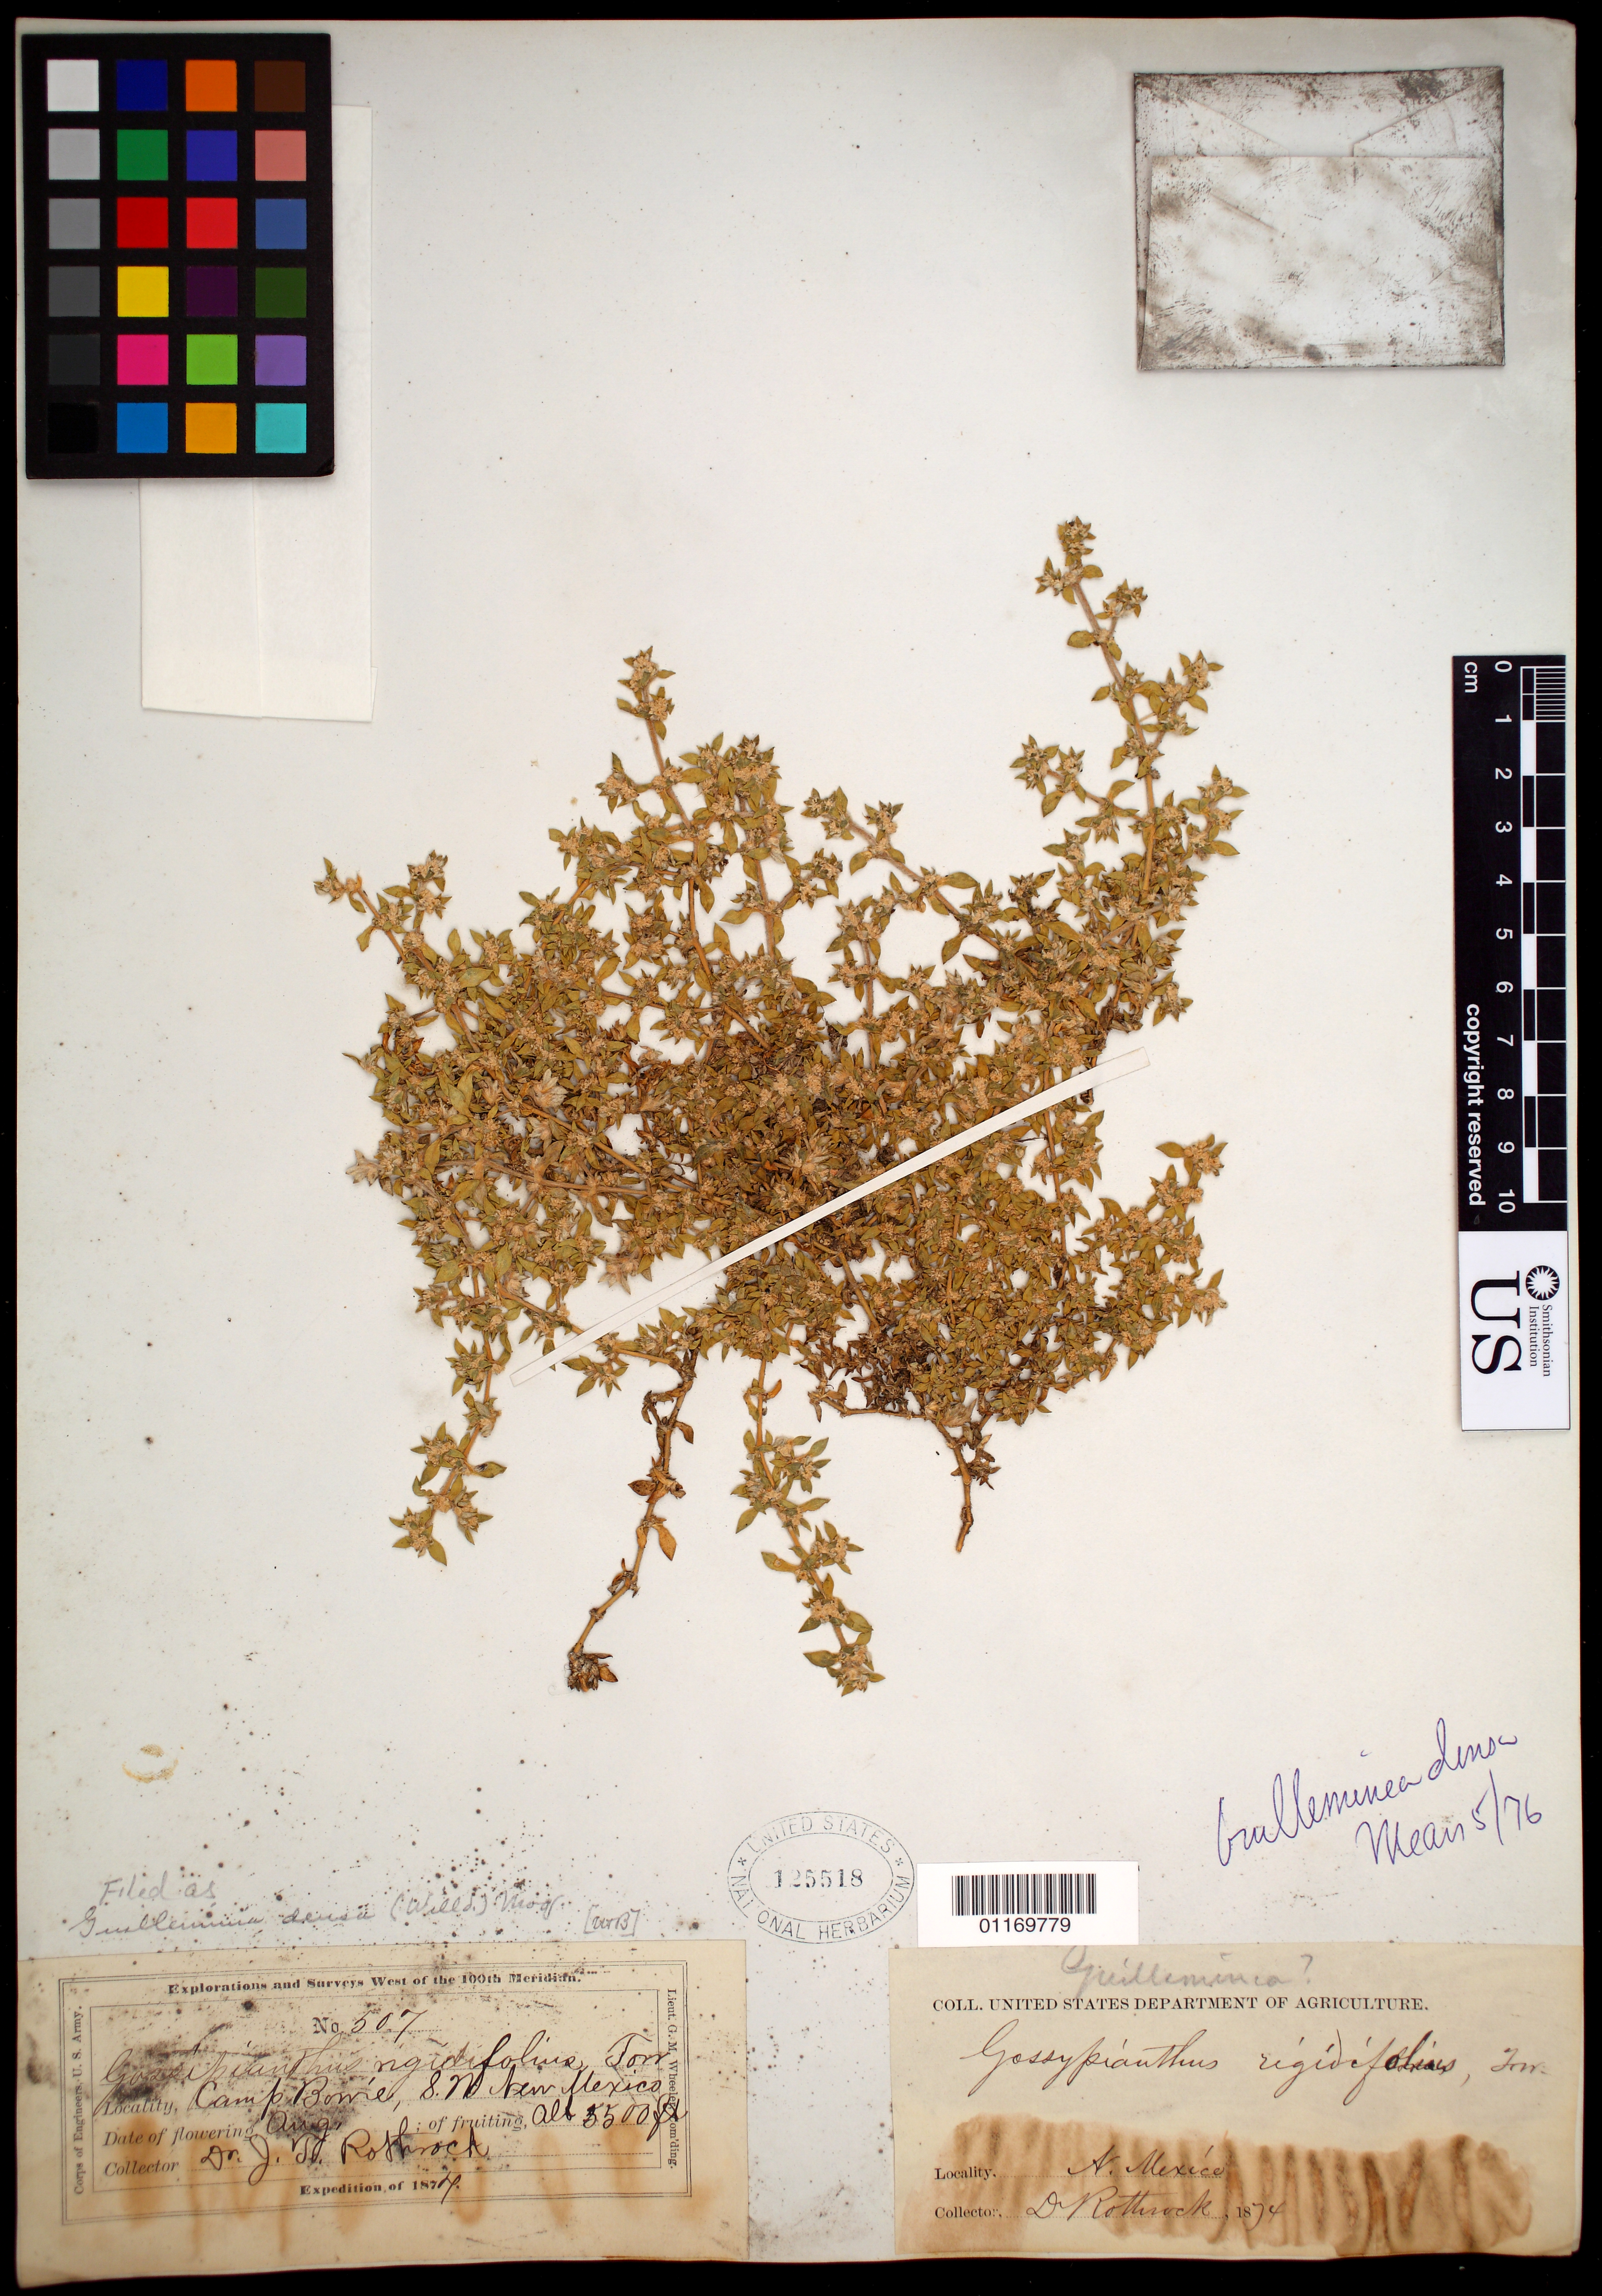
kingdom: Plantae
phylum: Tracheophyta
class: Magnoliopsida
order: Caryophyllales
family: Amaranthaceae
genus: Guilleminea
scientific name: Guilleminea densa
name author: (Humb. & Bonpl. ex Schult.) Moq.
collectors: J. T. Rothrock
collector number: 507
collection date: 1874-08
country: United States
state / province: New Mexico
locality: Camp Bowie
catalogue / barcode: US 125518